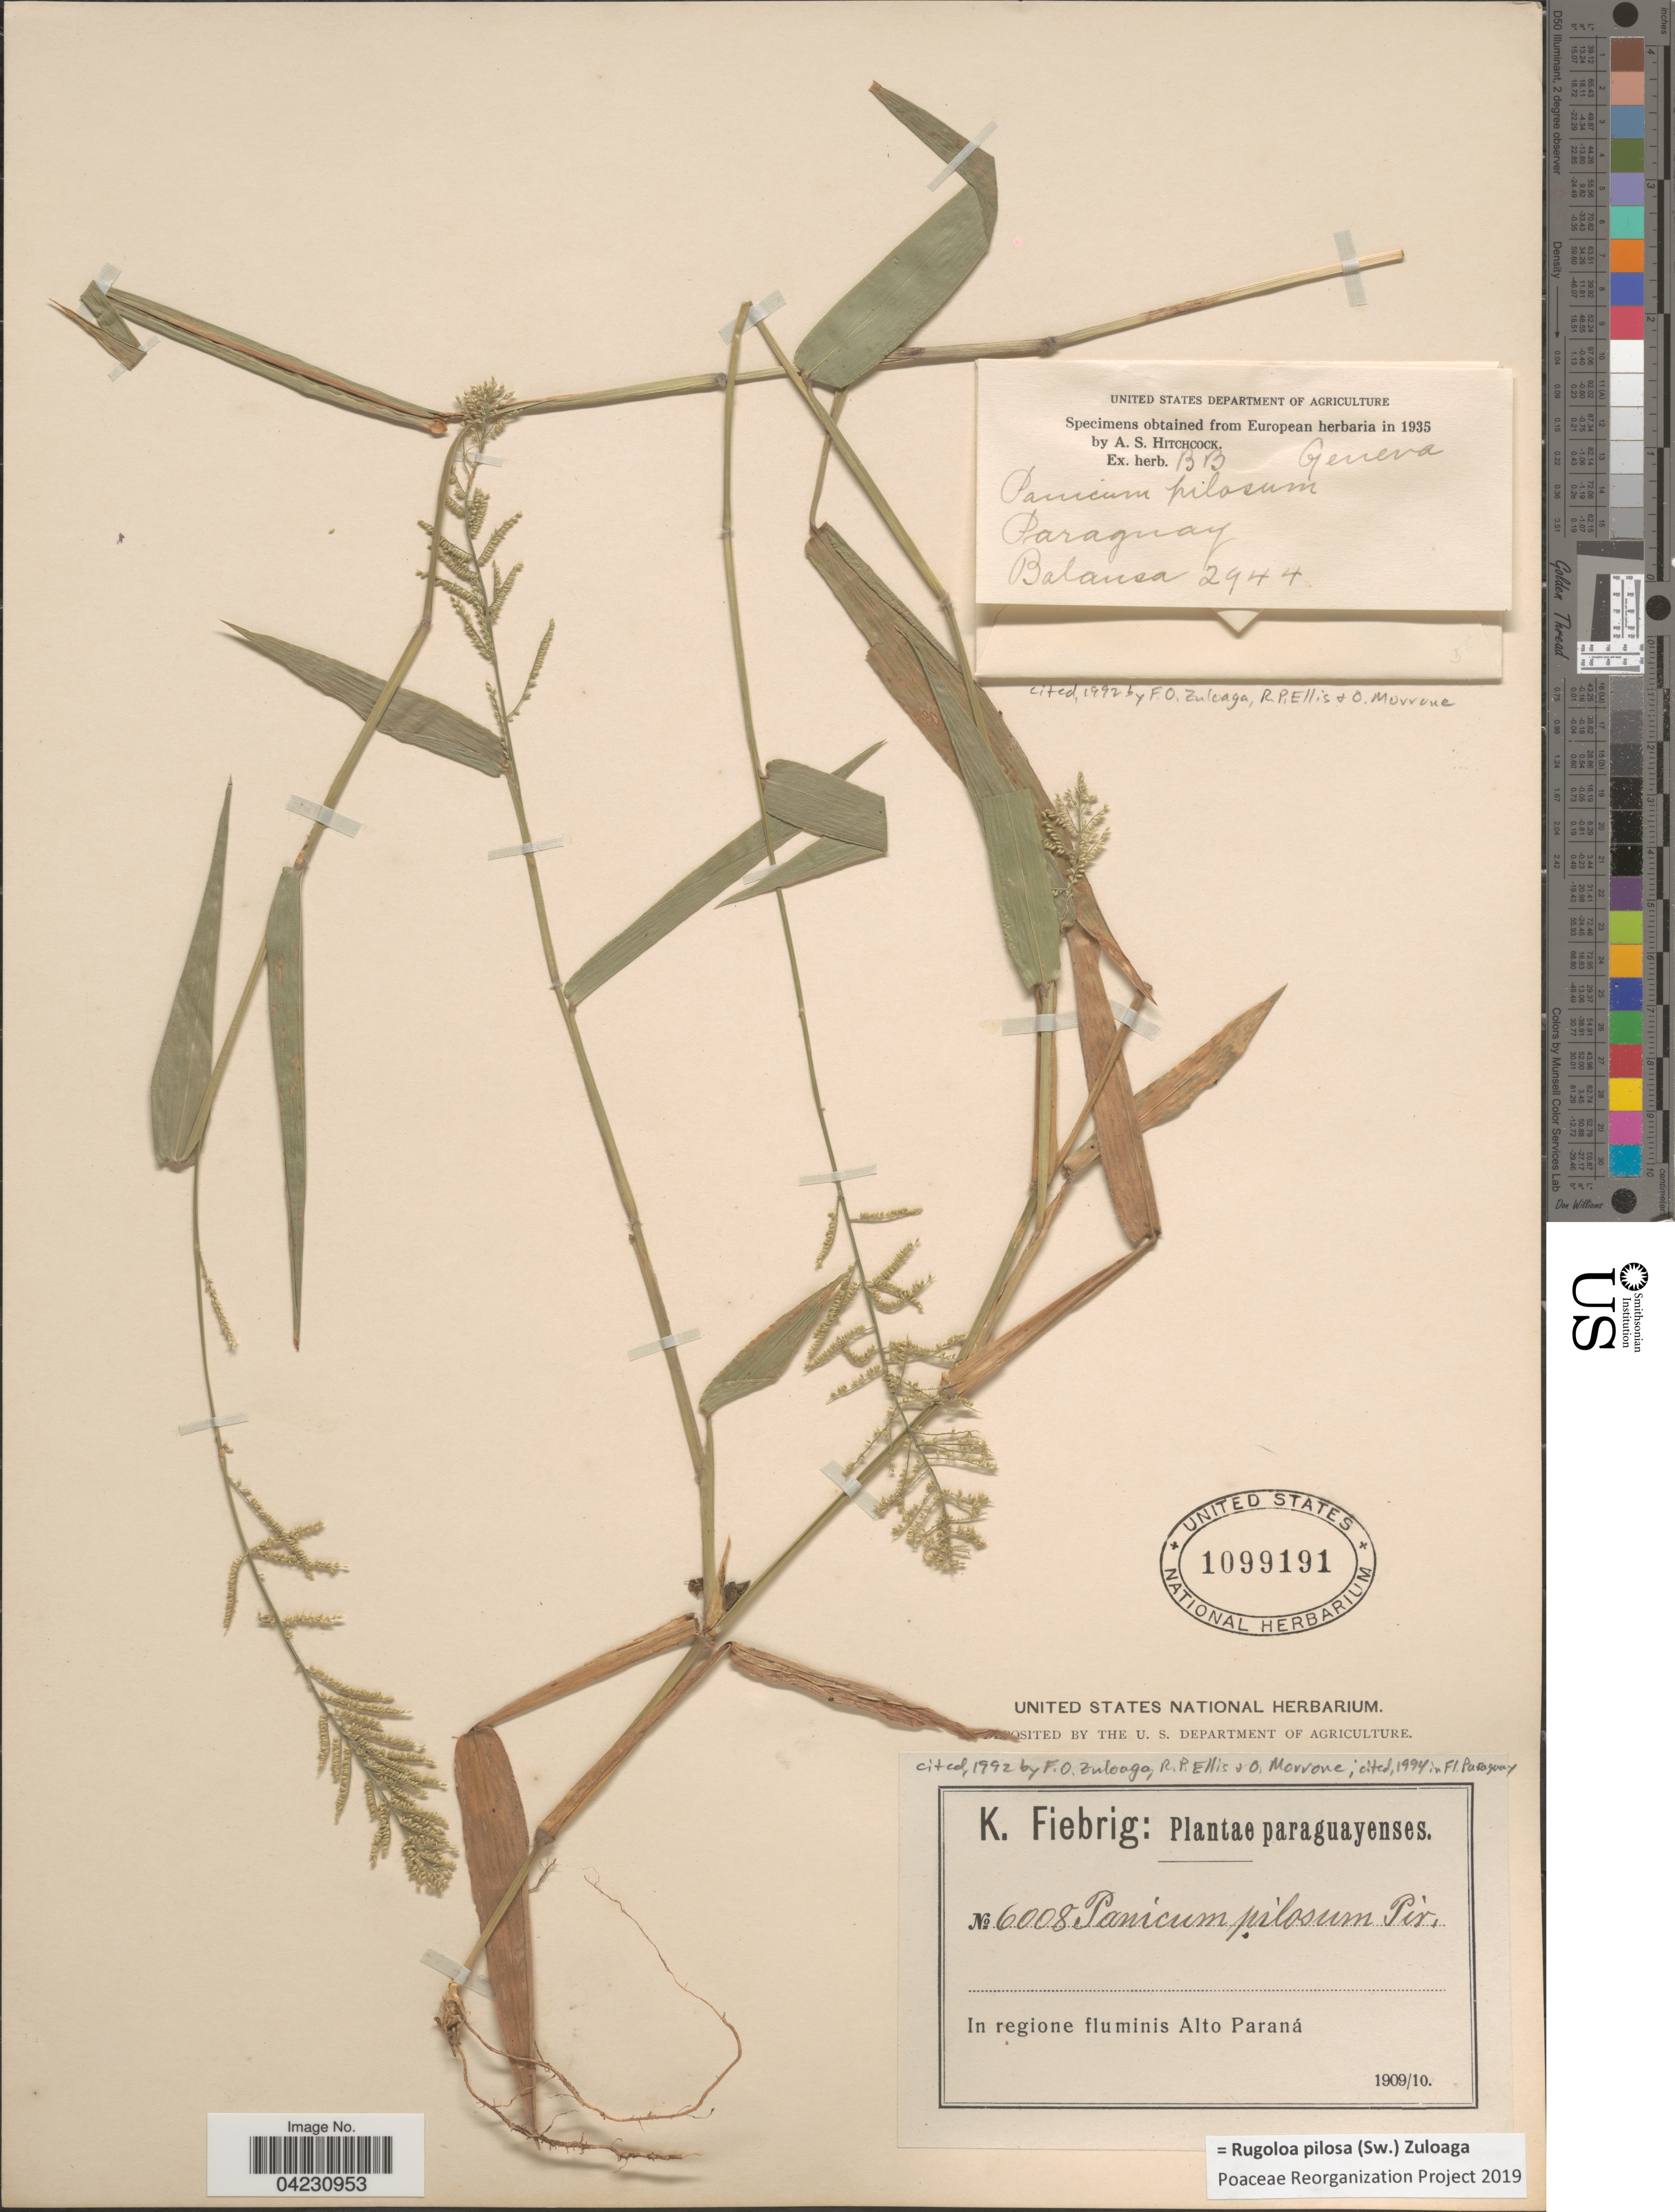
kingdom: Plantae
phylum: Tracheophyta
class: Liliopsida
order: Poales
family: Poaceae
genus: Rugoloa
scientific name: Rugoloa pilosa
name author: (Sw.) Zuloaga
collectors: K. Fiebrig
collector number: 6008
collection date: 1909/1910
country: Paraguay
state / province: Alto Parana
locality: In regione fluminis Alot Paraná.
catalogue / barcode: US 1099191